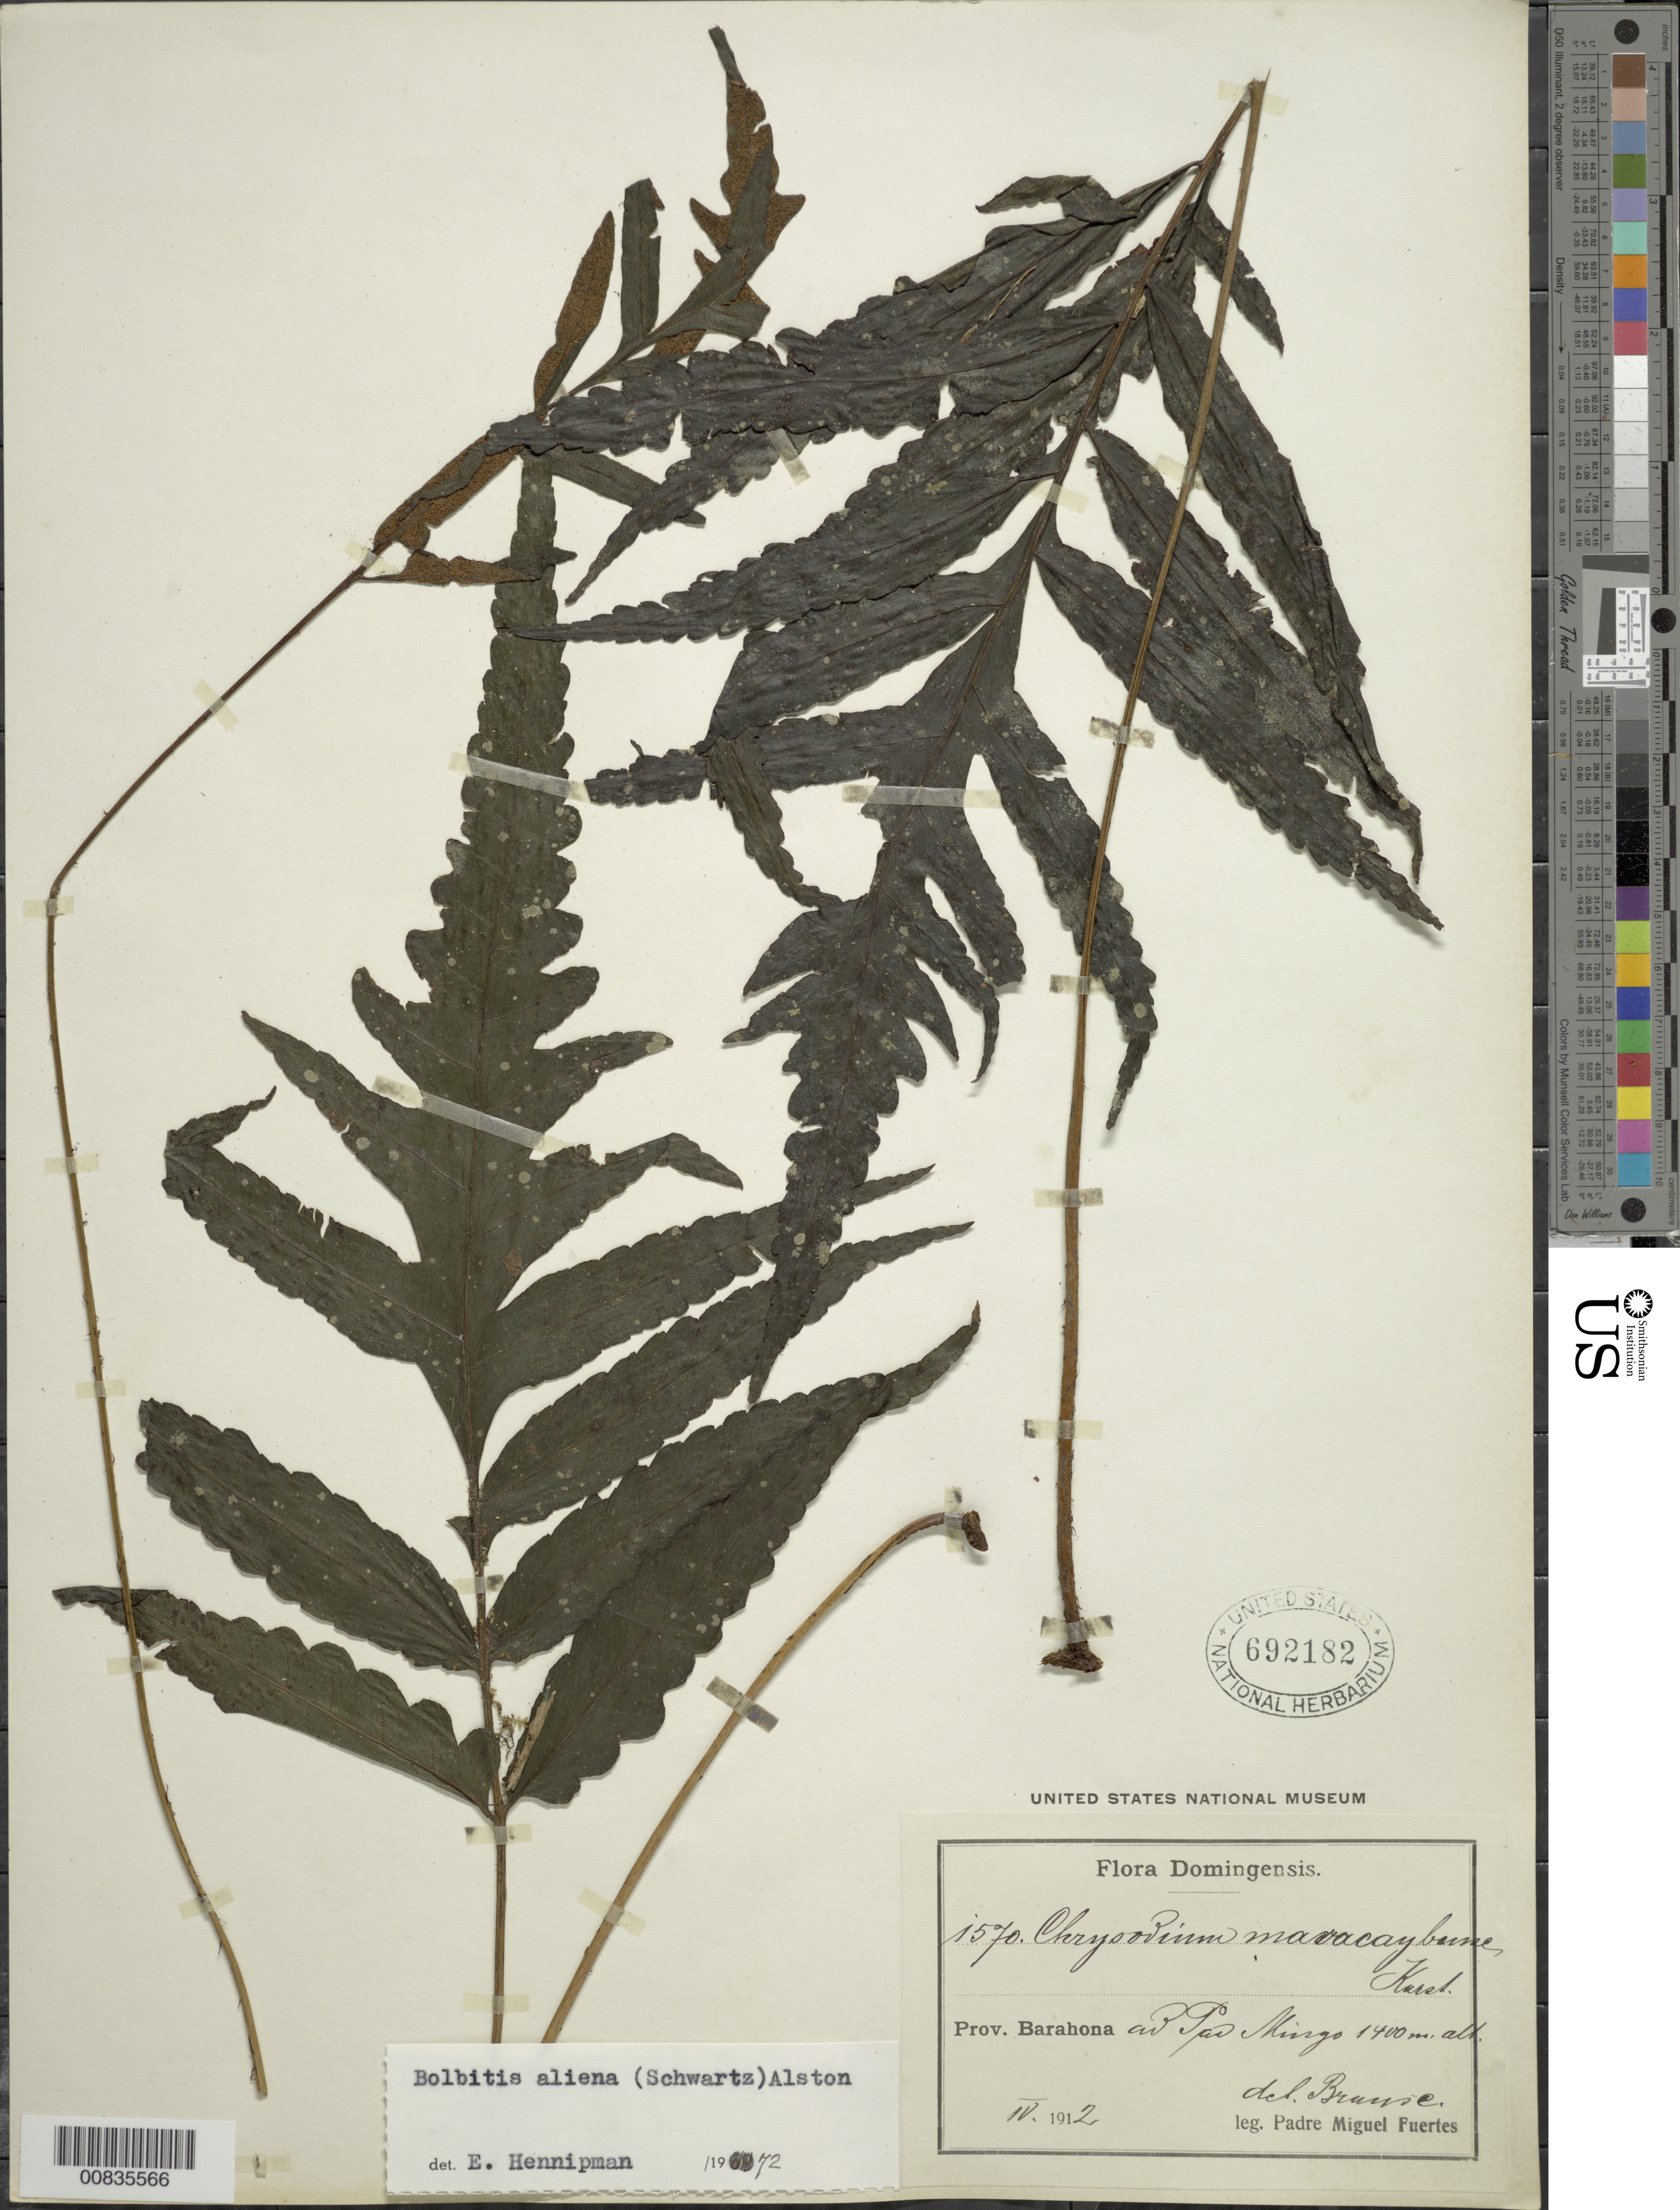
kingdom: Plantae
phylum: Tracheophyta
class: Polypodiopsida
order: Polypodiales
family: Dryopteridaceae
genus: Bolbitis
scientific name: Bolbitis aliena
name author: (Sw.) Alston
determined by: Hennipman, E.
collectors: M. D. Fuertes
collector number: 1570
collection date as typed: Jun 1912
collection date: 1912-06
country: Dominican Republic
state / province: Barahona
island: Hispaniola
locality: Pae Mingo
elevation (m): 1400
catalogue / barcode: US 692182